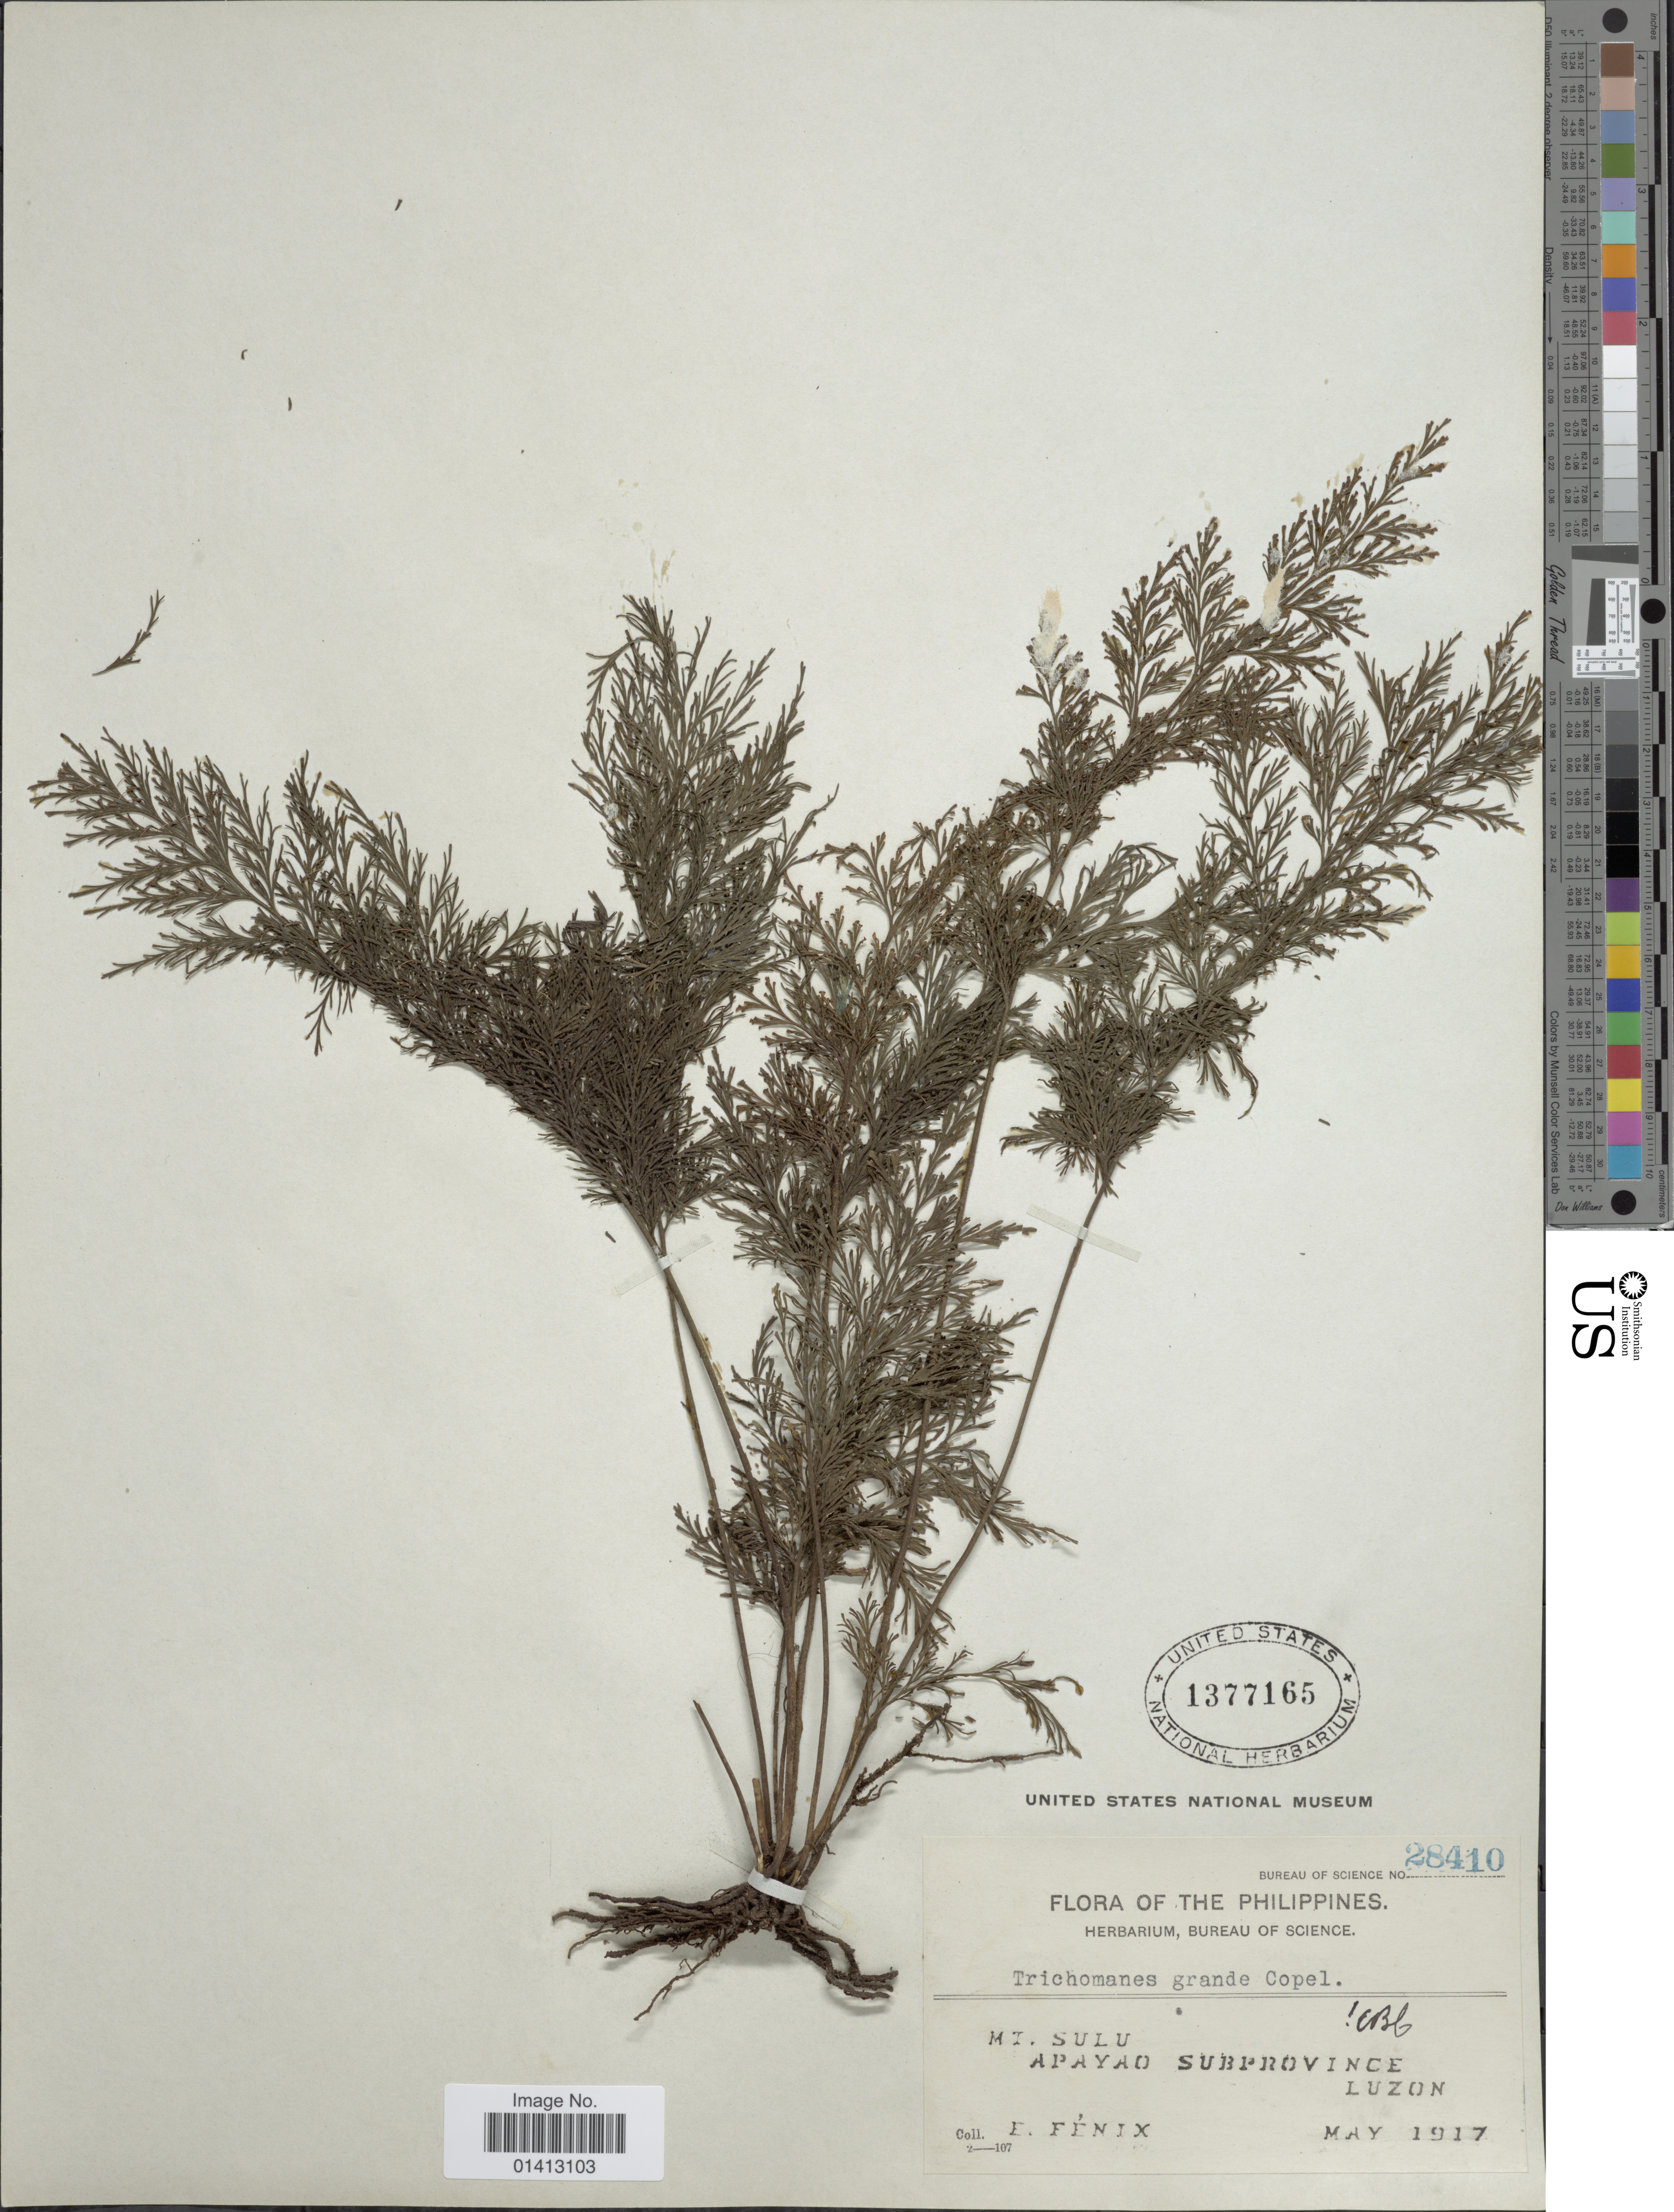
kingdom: Plantae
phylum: Tracheophyta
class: Polypodiopsida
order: Hymenophyllales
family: Hymenophyllaceae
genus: Crepidomanes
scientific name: Crepidomanes grande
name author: (Copel.) Ebihara & K. Iwats.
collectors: E. Fenix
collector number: Bureau of Science 28410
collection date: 1917-05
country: Philippines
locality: Mt Sulu, Apayao Subprovince Luzon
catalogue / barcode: US 1377165